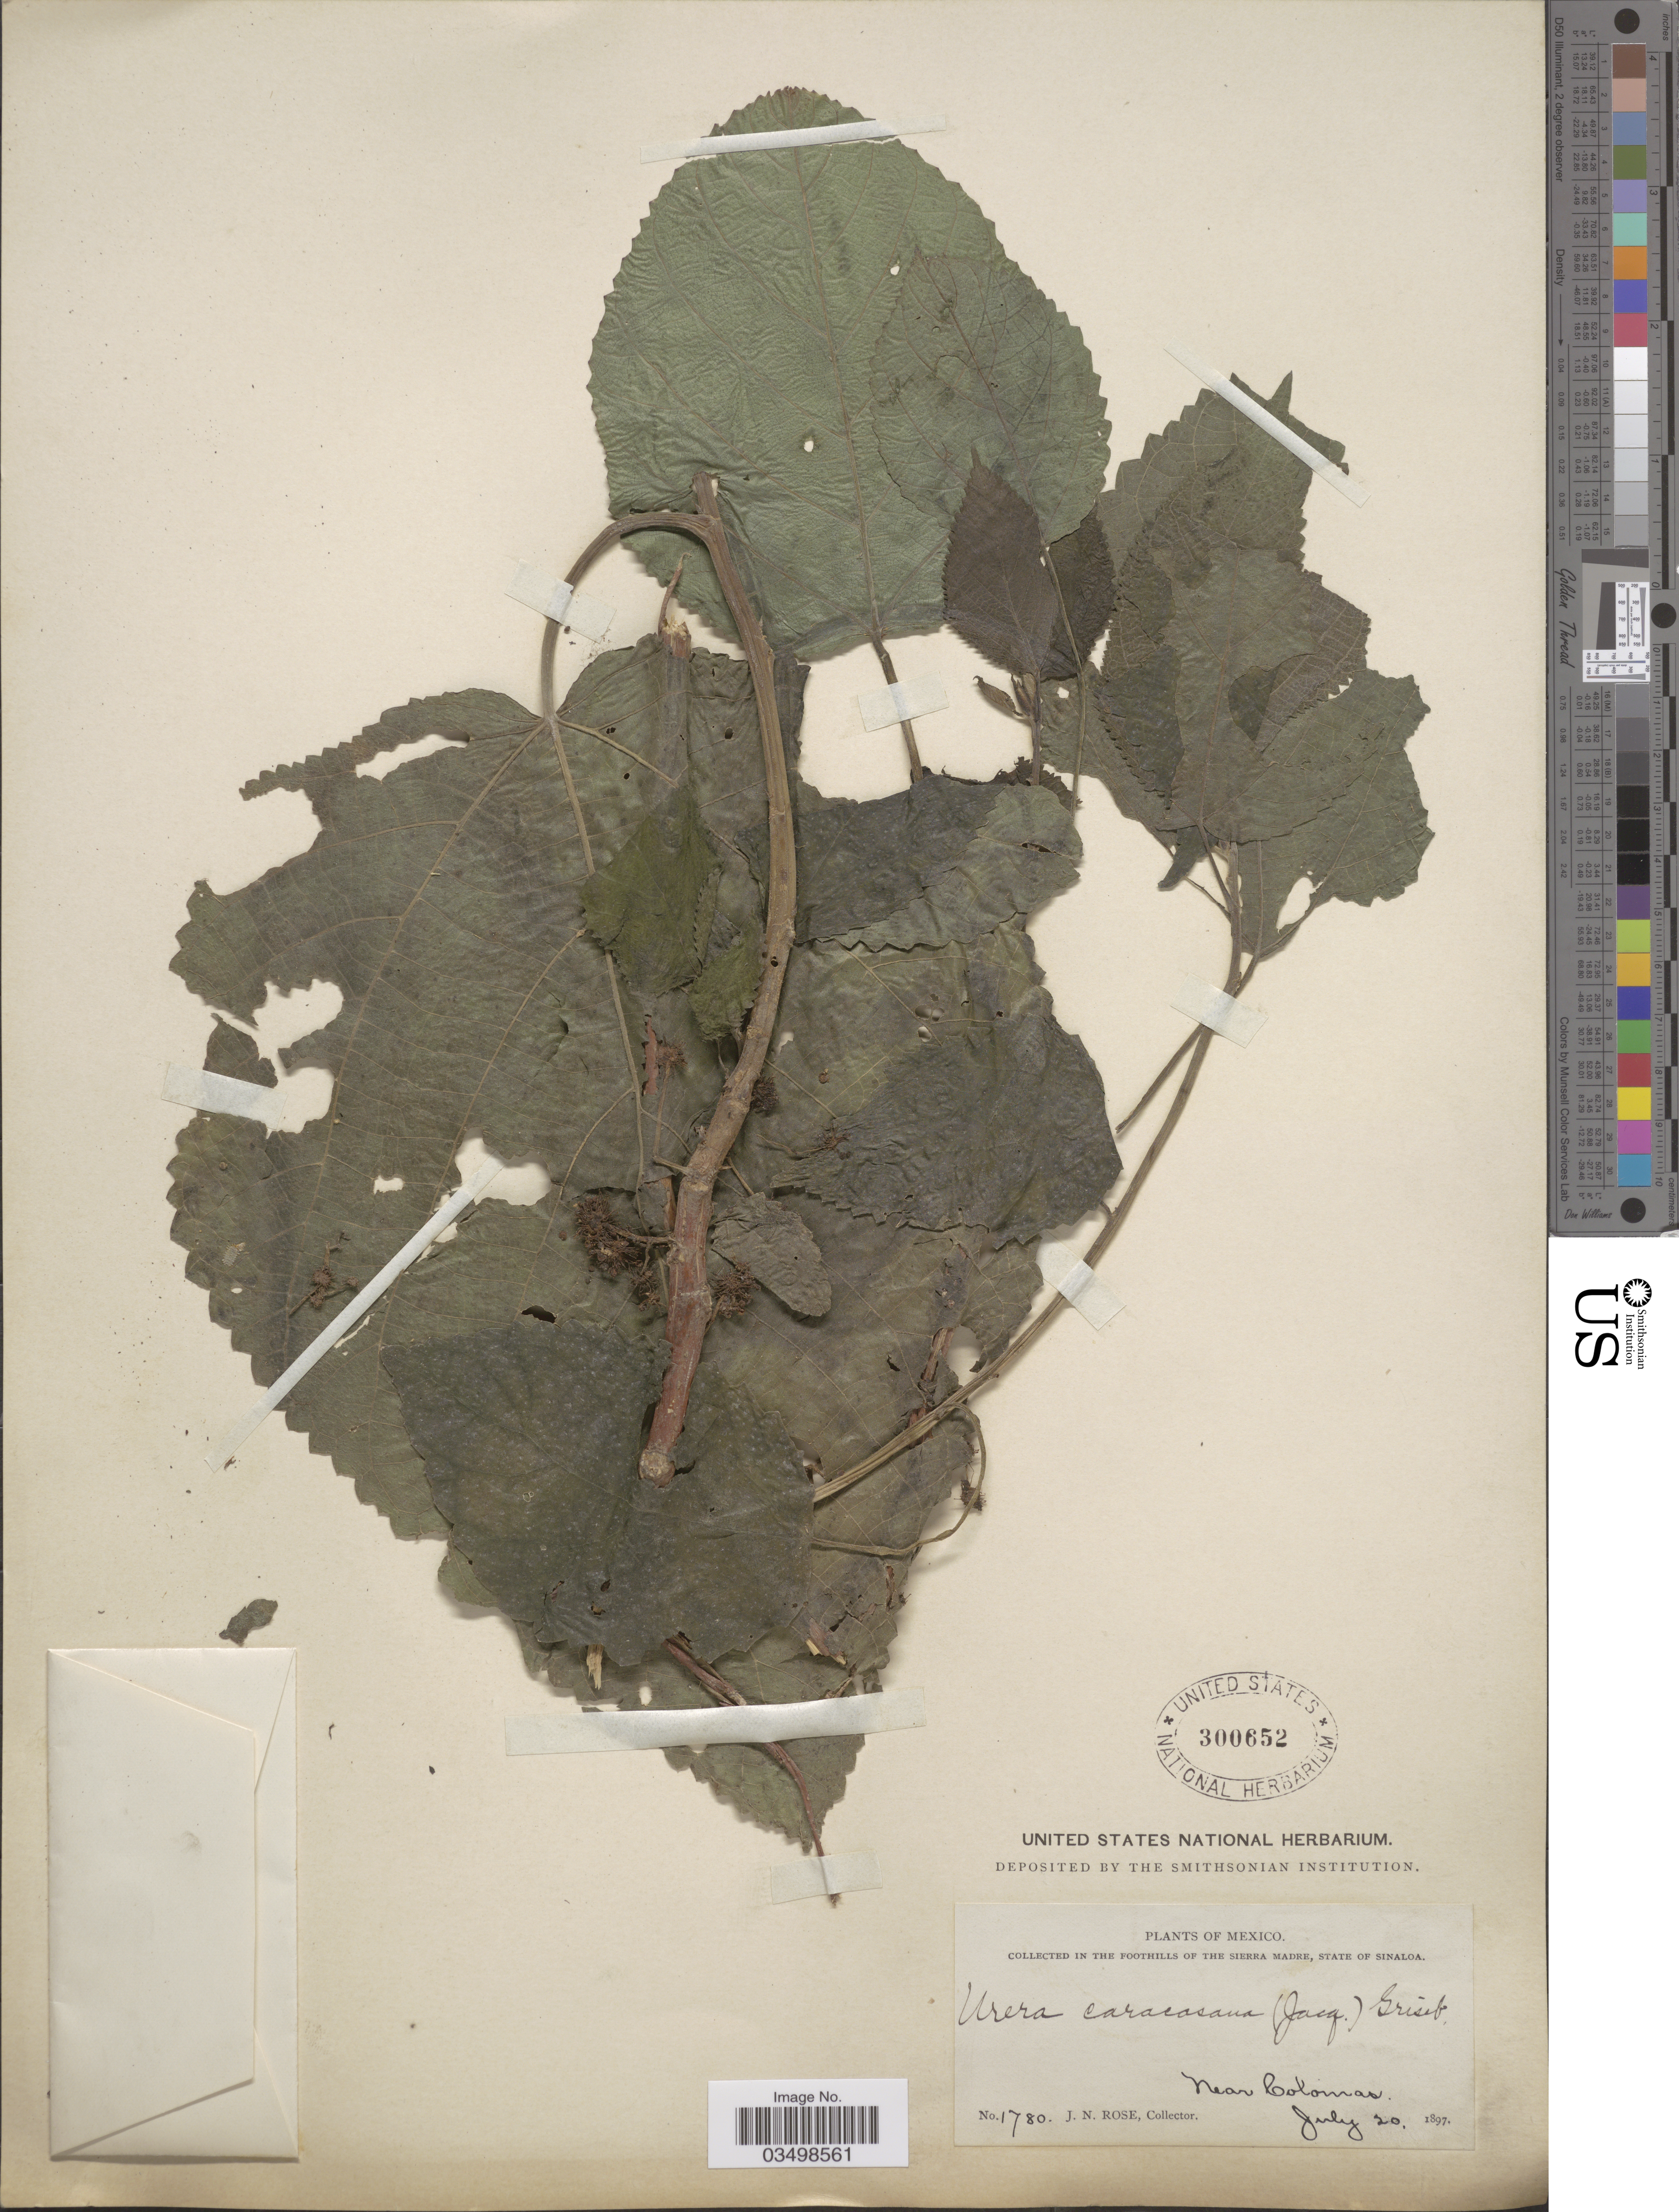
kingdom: Plantae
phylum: Tracheophyta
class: Magnoliopsida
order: Rosales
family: Urticaceae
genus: Urera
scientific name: Urera caracasana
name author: (Jacq.) Gaudich. ex Griseb.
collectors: J. N. Rose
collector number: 1780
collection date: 1897-07-20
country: Mexico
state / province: Sinaloa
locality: In the foothills of The Sierra Madre, near Colomas.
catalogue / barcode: US 300652